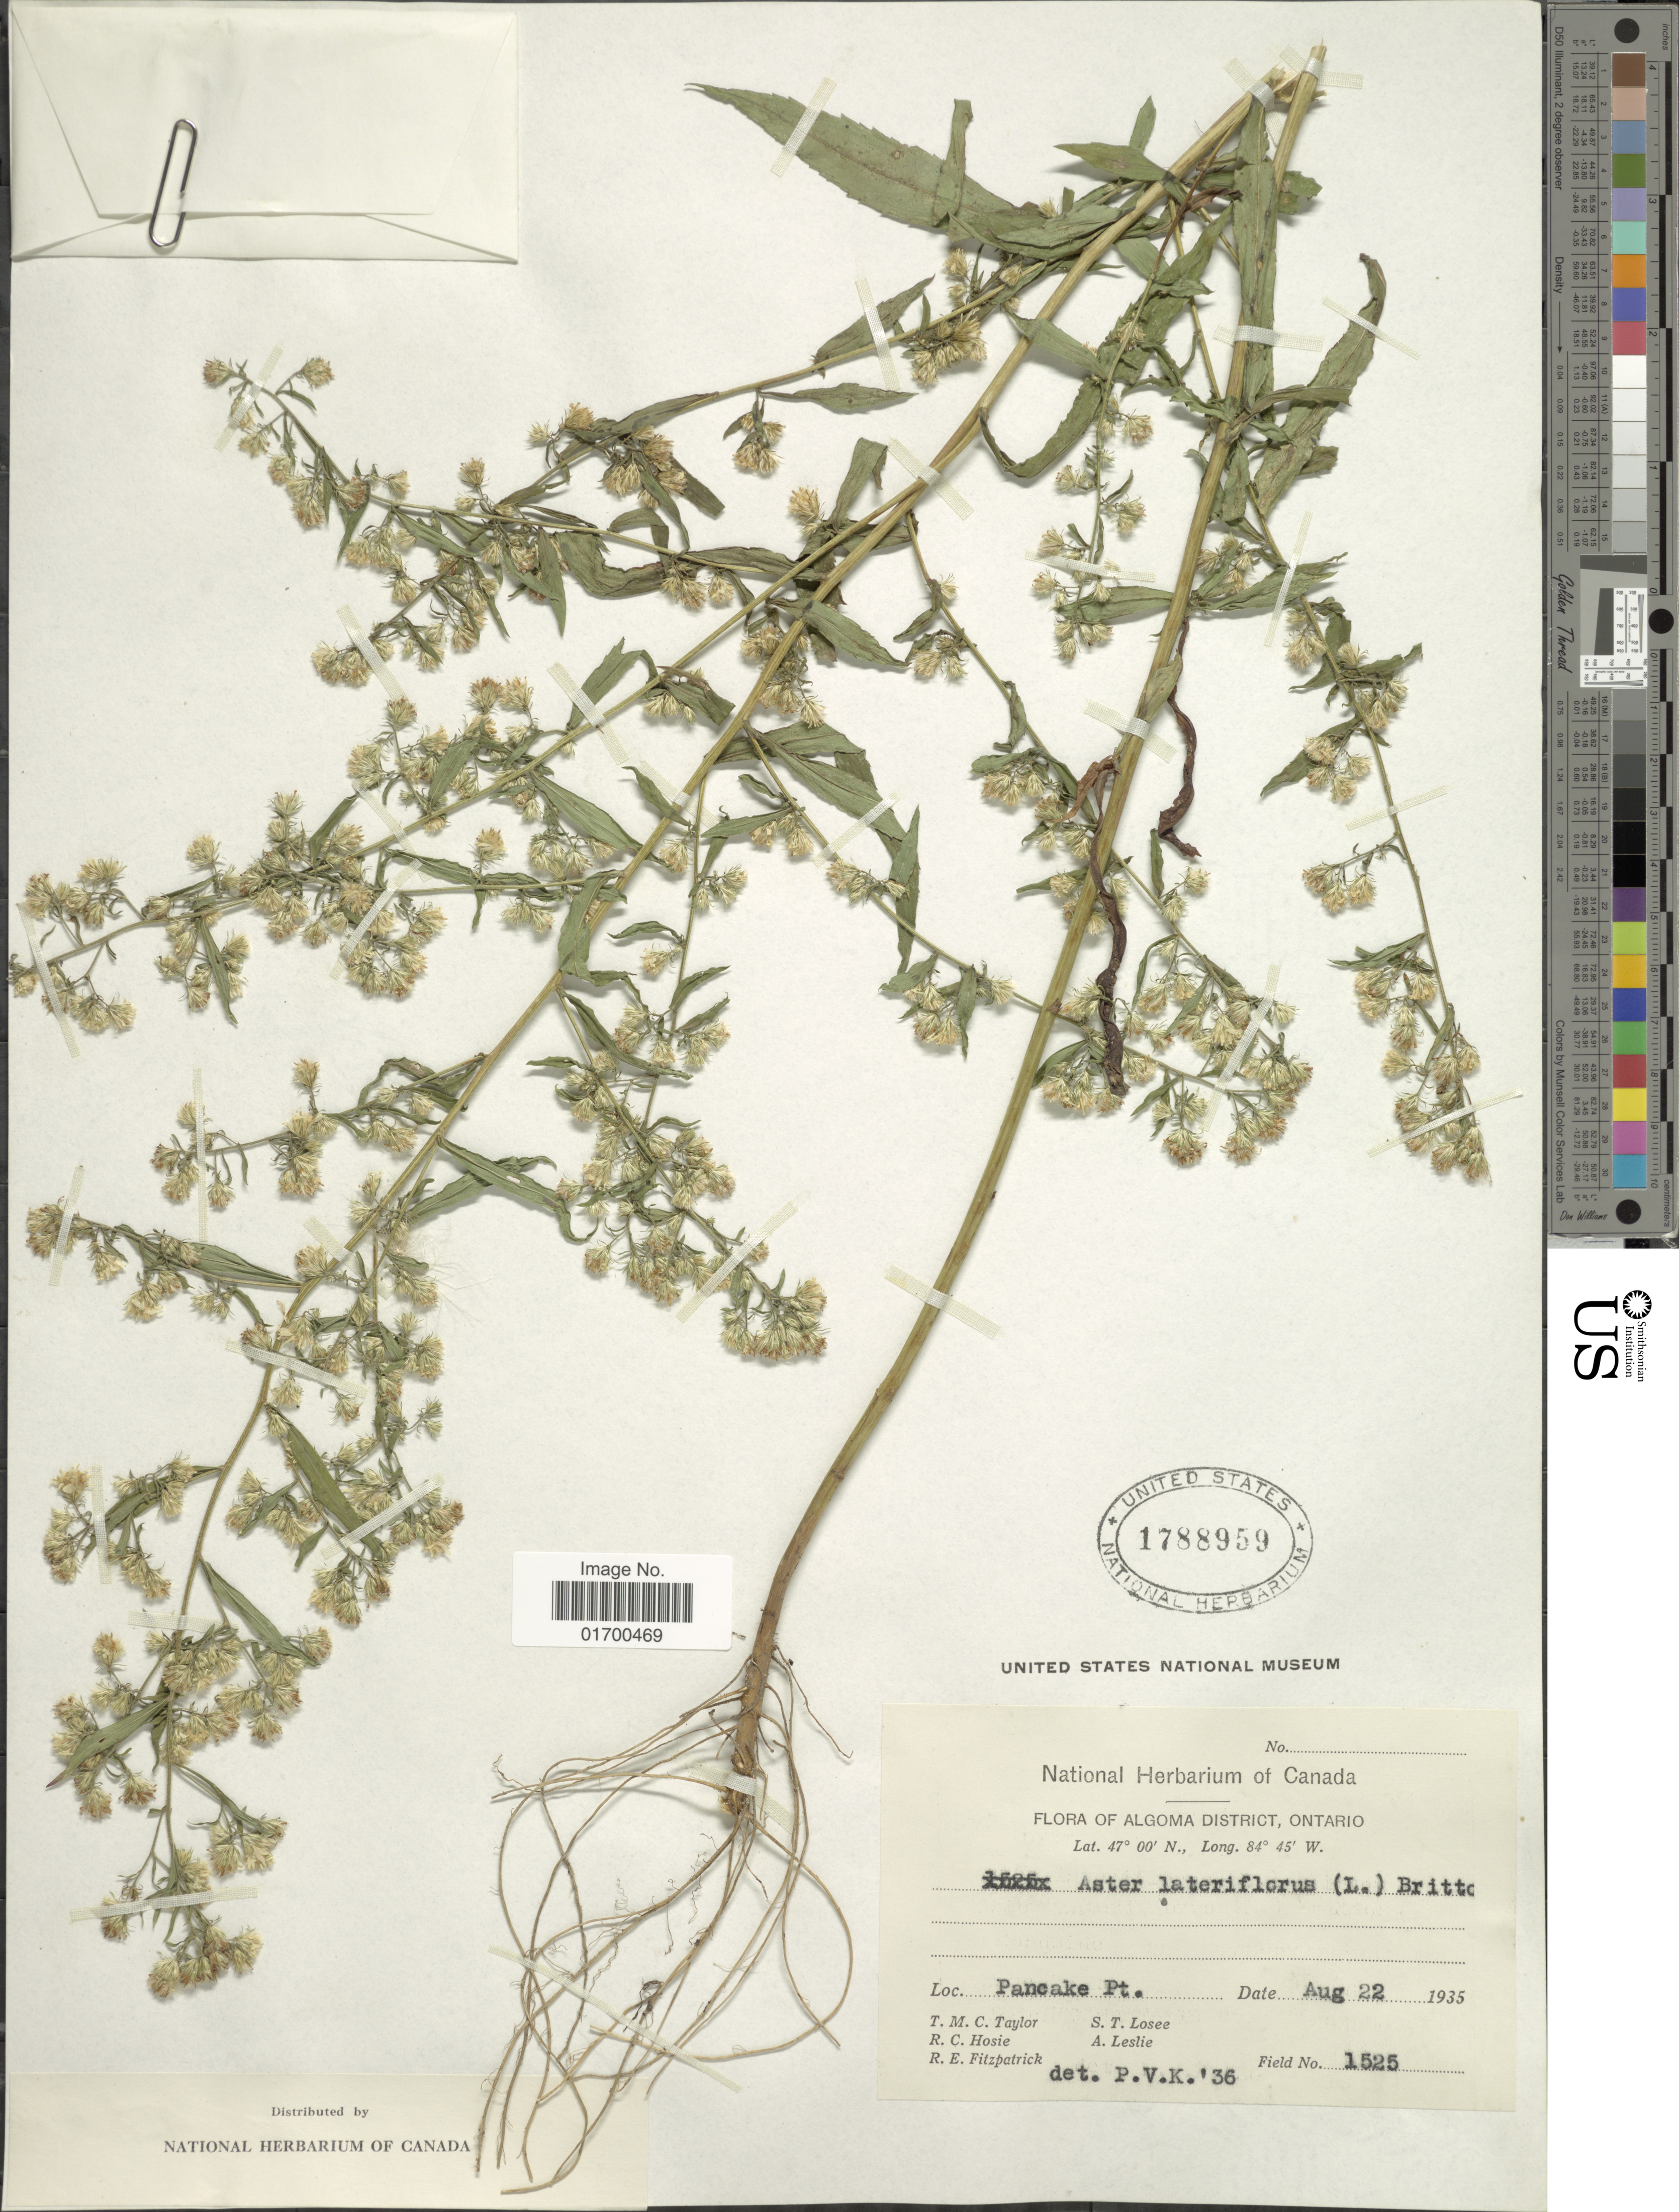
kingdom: Plantae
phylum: Tracheophyta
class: Magnoliopsida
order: Asterales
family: Asteraceae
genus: Symphyotrichum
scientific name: Symphyotrichum lateriflorum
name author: (L.) Á. Löve & D. Löve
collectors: T. M. C. Taylor, R. Hosie, R. Fitzpatrick, S. Losee & A. Leslie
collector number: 1525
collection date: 1935-08-22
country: Canada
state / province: Ontario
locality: Algoma District, Pancake Pt.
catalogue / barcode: US 1788959